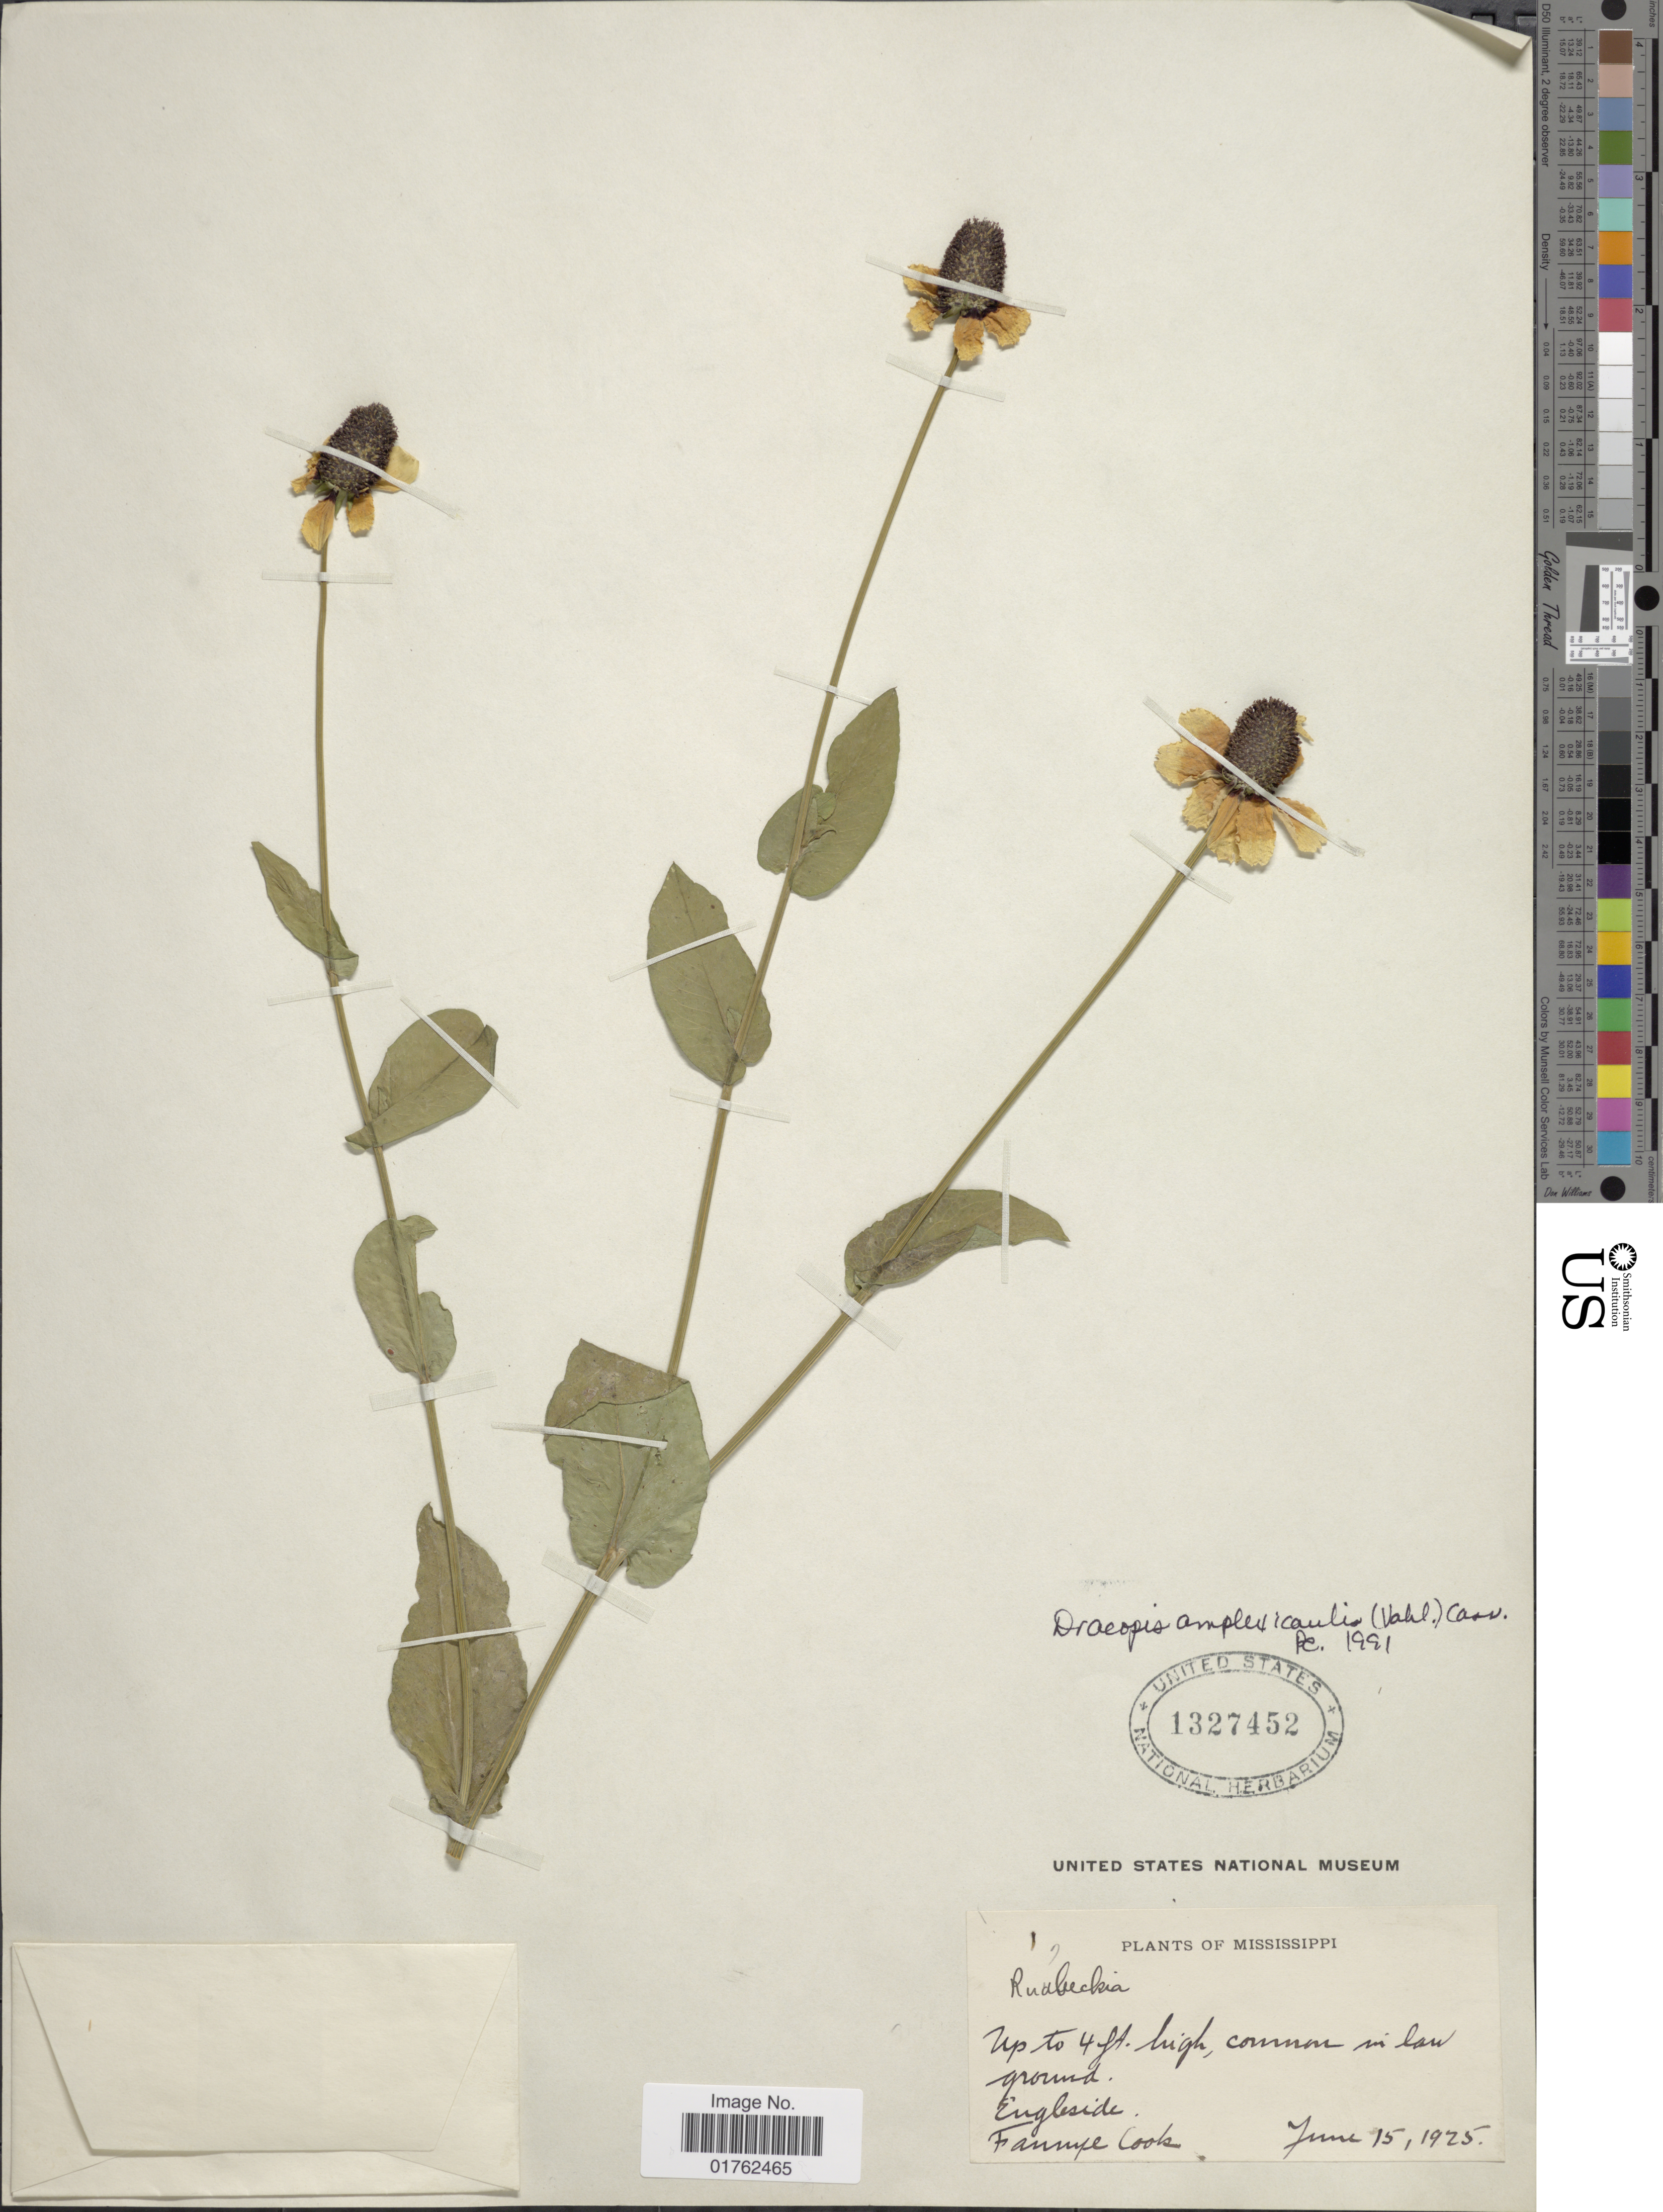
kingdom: Plantae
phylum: Tracheophyta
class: Magnoliopsida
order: Asterales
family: Asteraceae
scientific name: Dracopis amplexicaulis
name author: (Vahl) Cass.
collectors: F. A. Cook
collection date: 1925-06-15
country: United States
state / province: Mississippi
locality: Engleside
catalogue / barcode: US 1327452